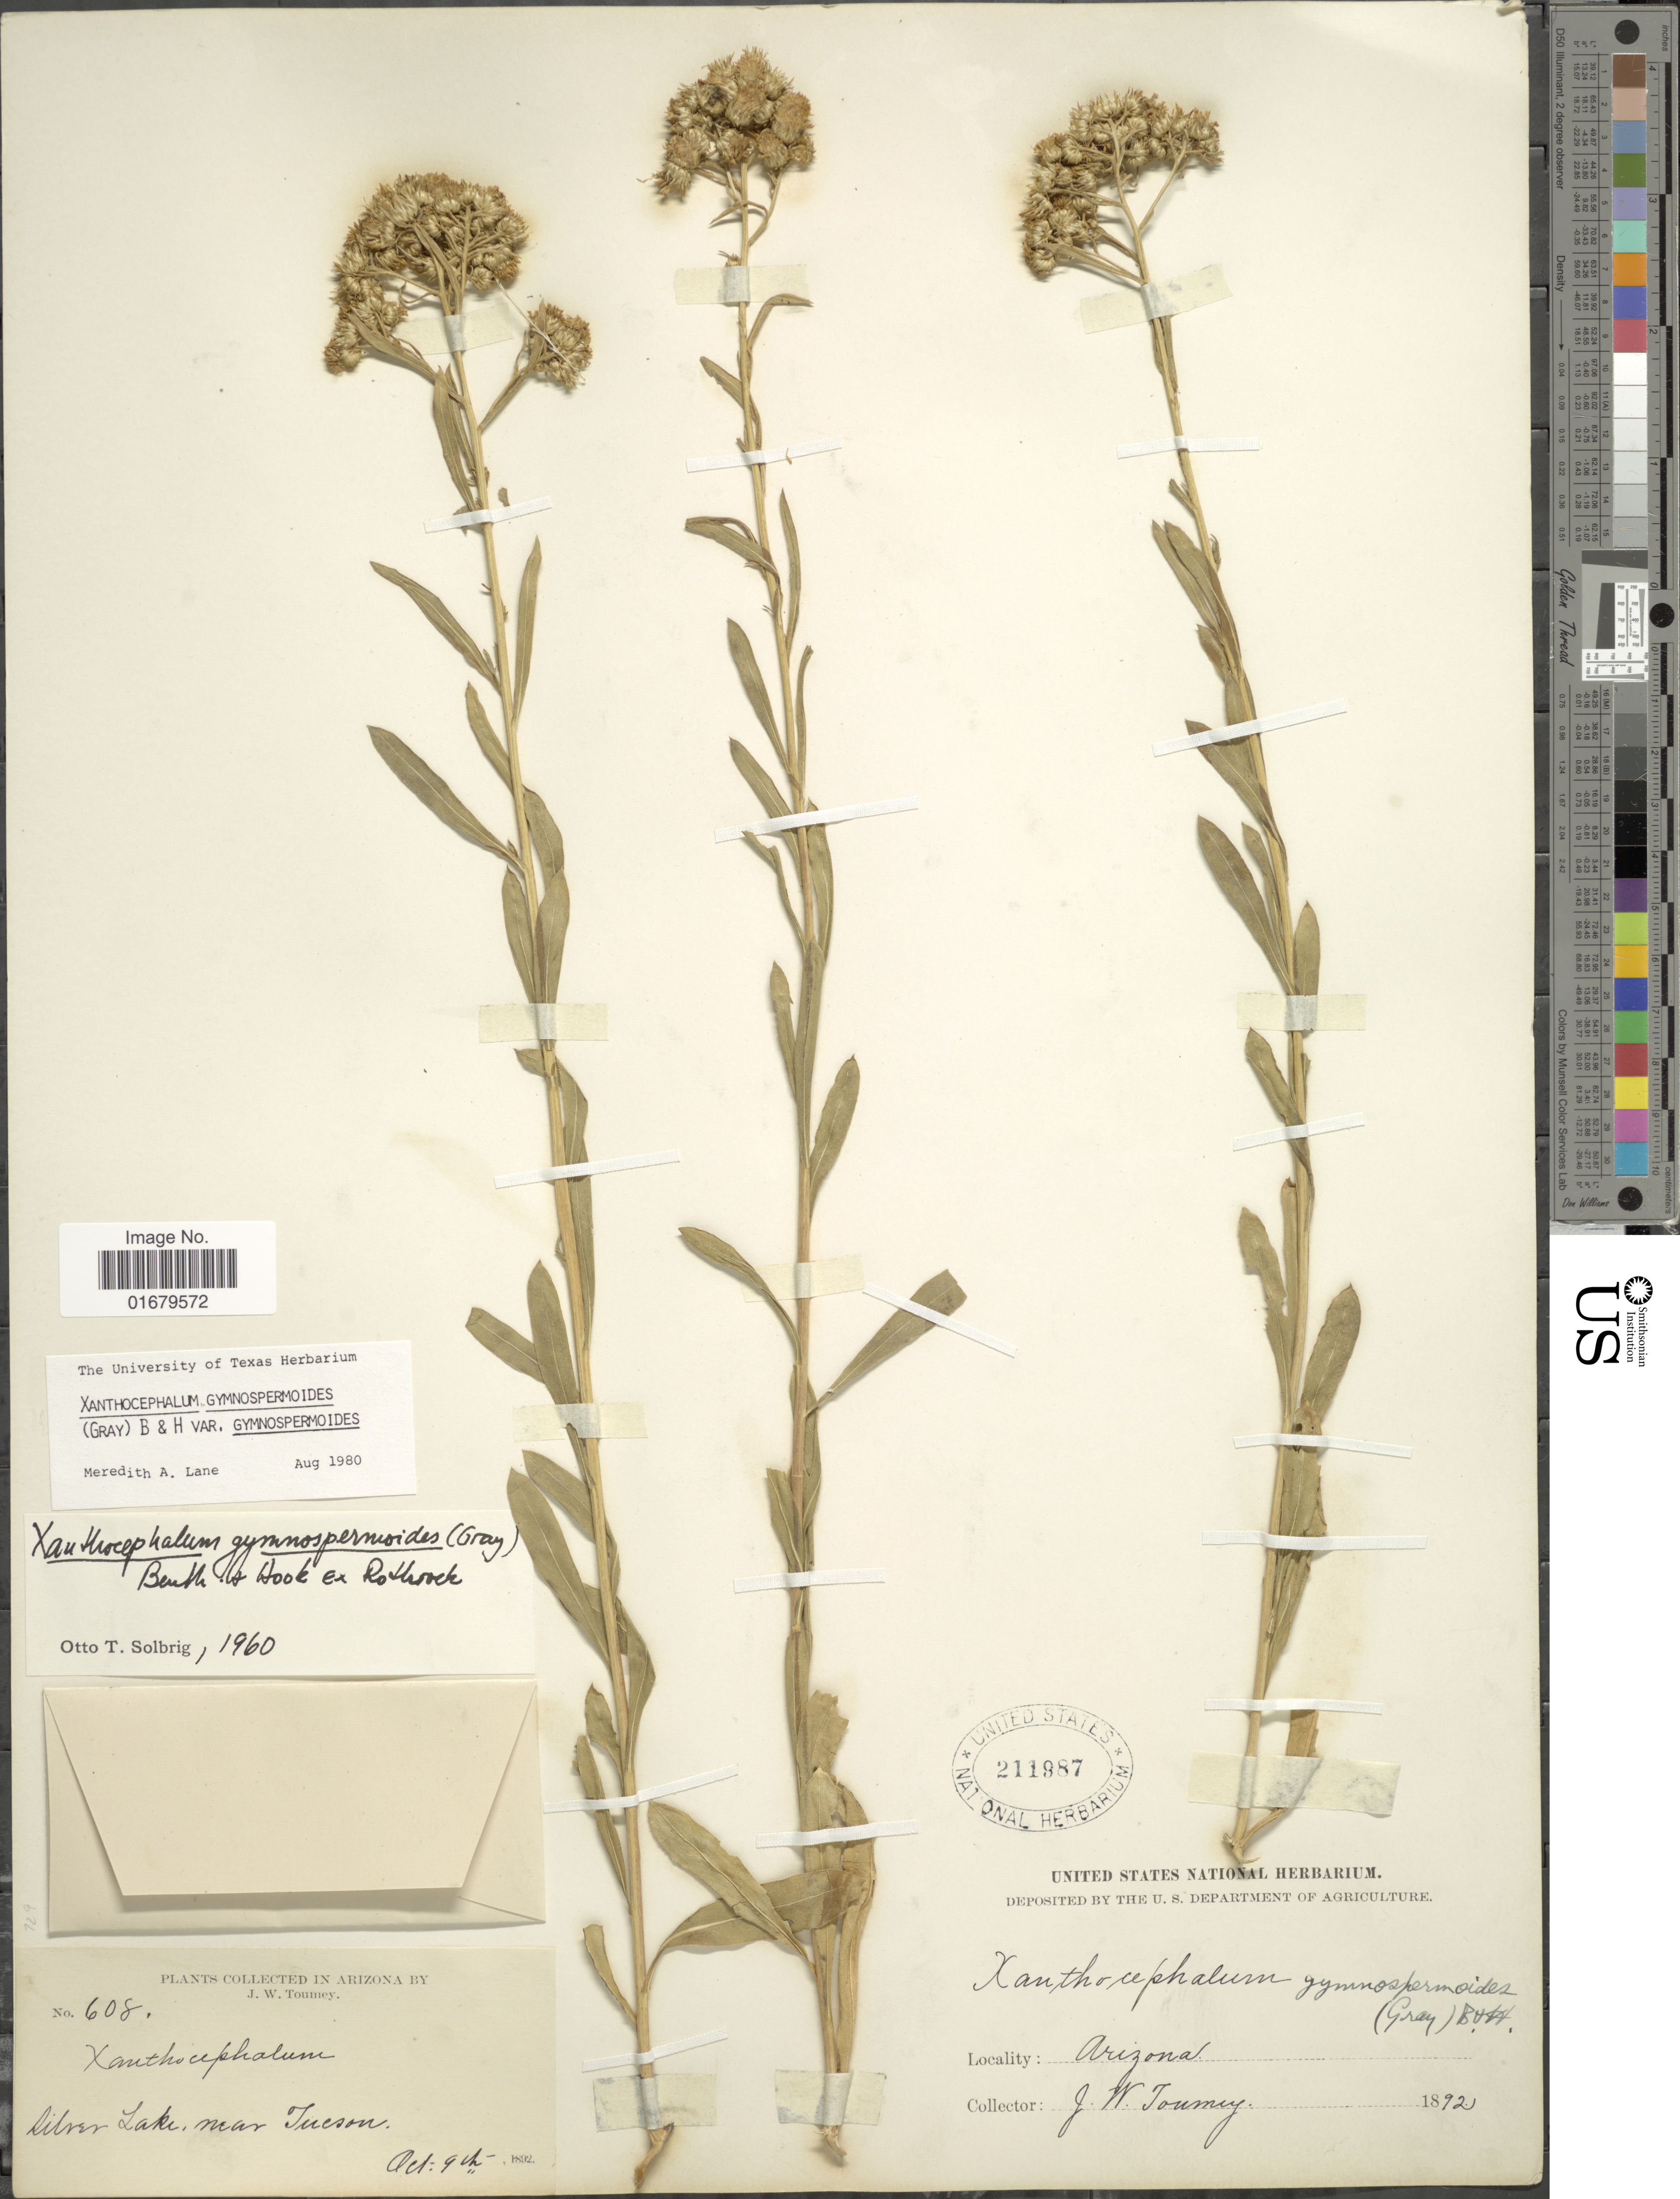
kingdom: Plantae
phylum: Tracheophyta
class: Magnoliopsida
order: Asterales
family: Asteraceae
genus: Xanthocephalum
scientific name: Xanthocephalum gymnospermoides var. gymnospermoides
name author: (A. Gray) Benth. & Hook. f.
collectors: J. W. Toumey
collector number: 608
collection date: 1892-10-09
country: United States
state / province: Arizona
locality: Silver Lake, near Tucson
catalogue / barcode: US 211987